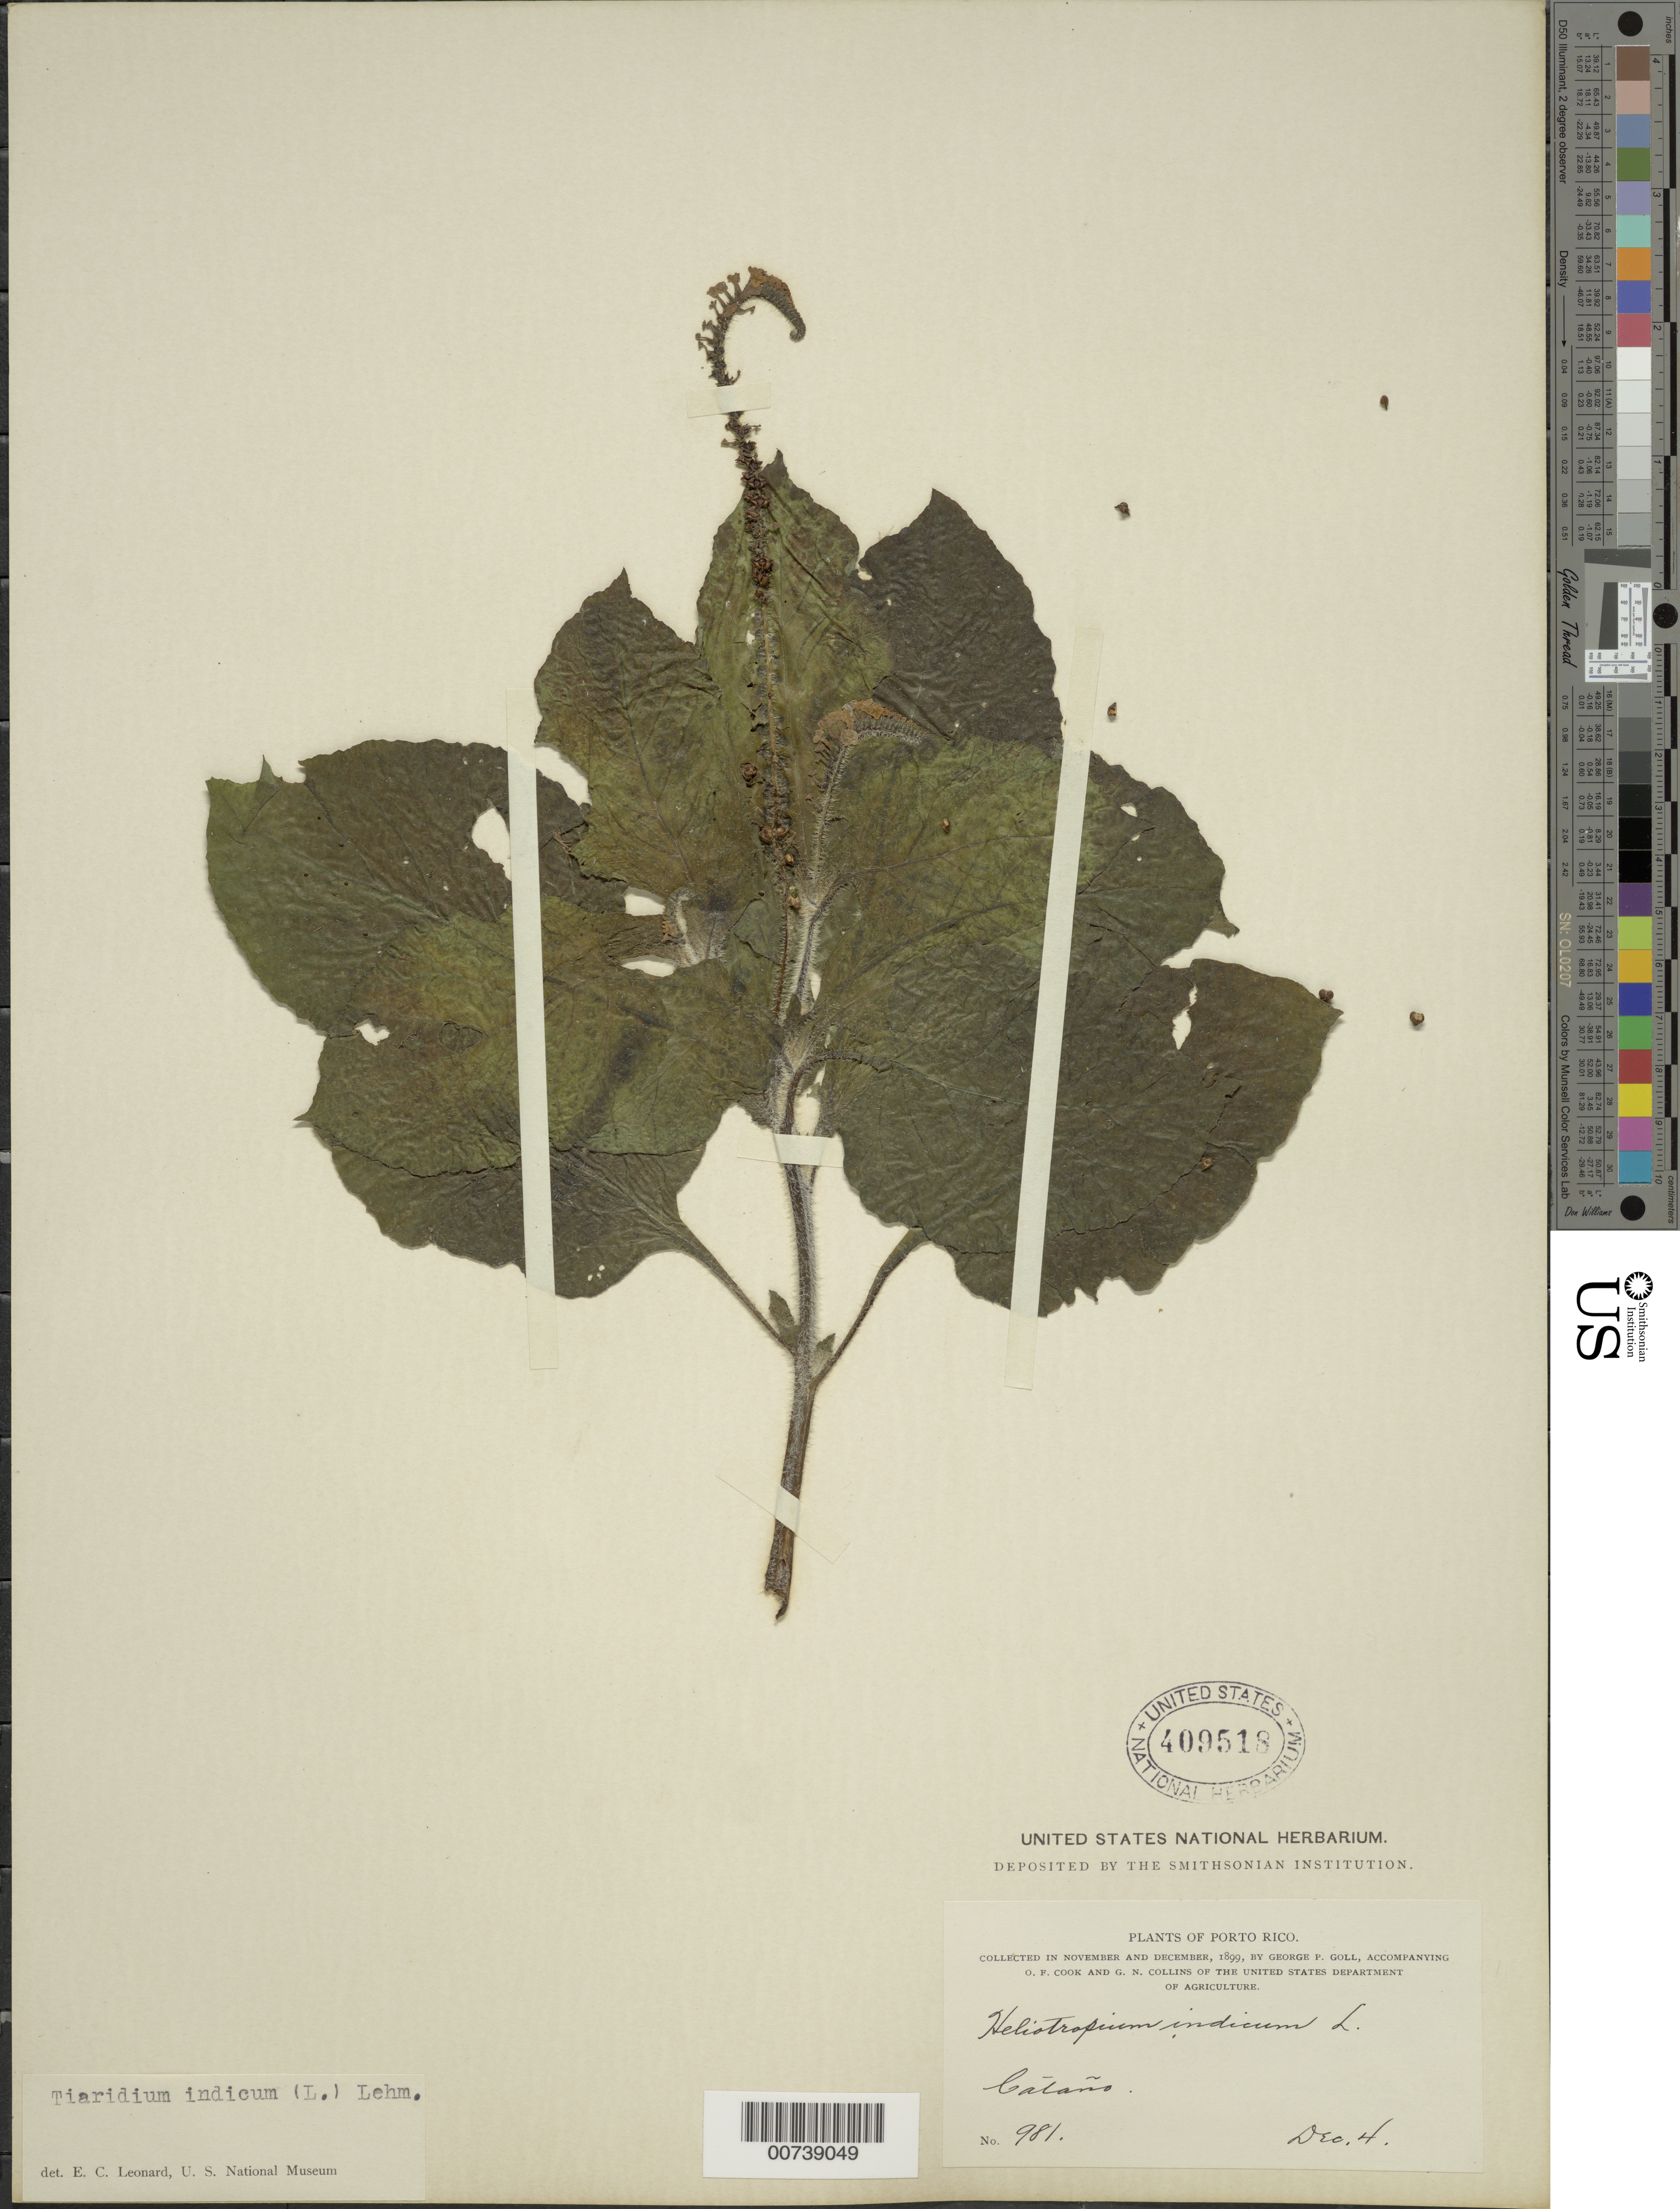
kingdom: Plantae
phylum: Tracheophyta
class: Magnoliopsida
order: Boraginales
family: Heliotropiaceae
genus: Heliotropium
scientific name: Heliotropium indicum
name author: L.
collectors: G. Goll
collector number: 981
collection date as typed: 04 Dec 1899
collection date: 1899-12-04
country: Puerto Rico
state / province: Cataño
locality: Cataño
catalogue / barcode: US 409518